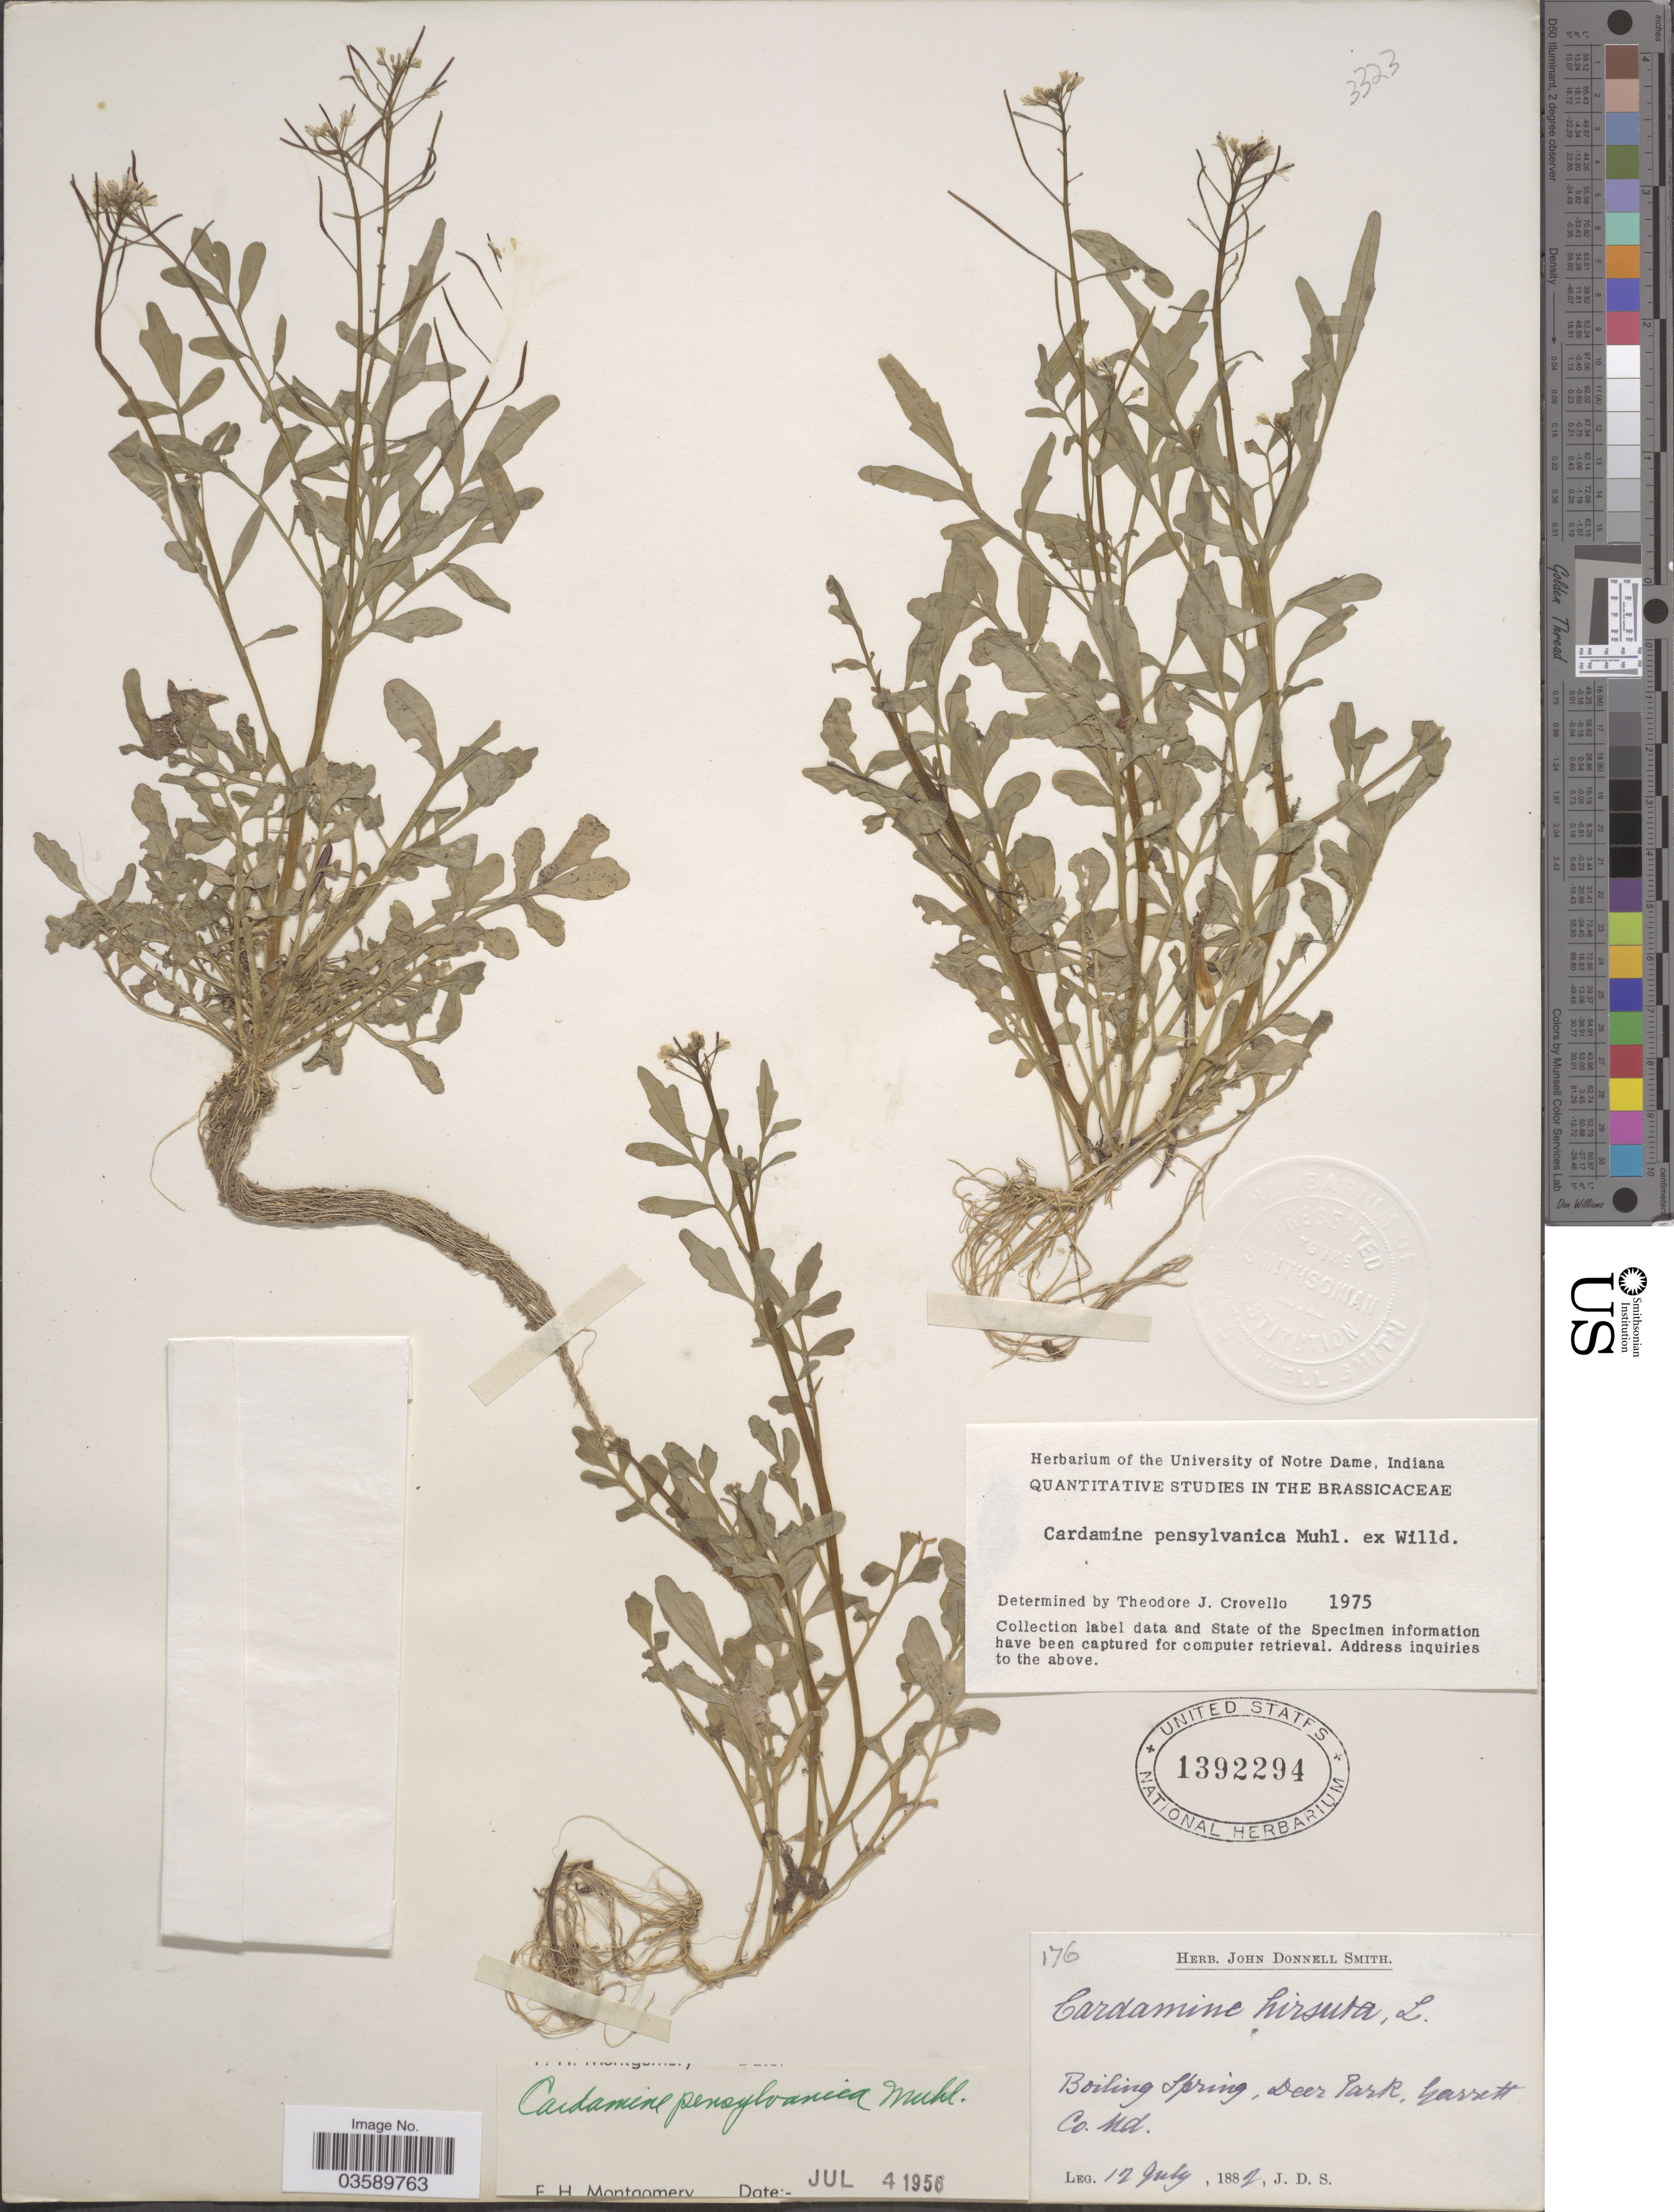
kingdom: Plantae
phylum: Tracheophyta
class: Magnoliopsida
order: Brassicales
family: Brassicaceae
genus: Cardamine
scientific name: Cardamine pensylvanica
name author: Muhl. ex Willd.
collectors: J. Donnell Smith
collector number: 176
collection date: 1882-07-12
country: United States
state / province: Maryland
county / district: Garrett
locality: Boiling Spring, Deer Park, Garrett Co.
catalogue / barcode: US 1392294